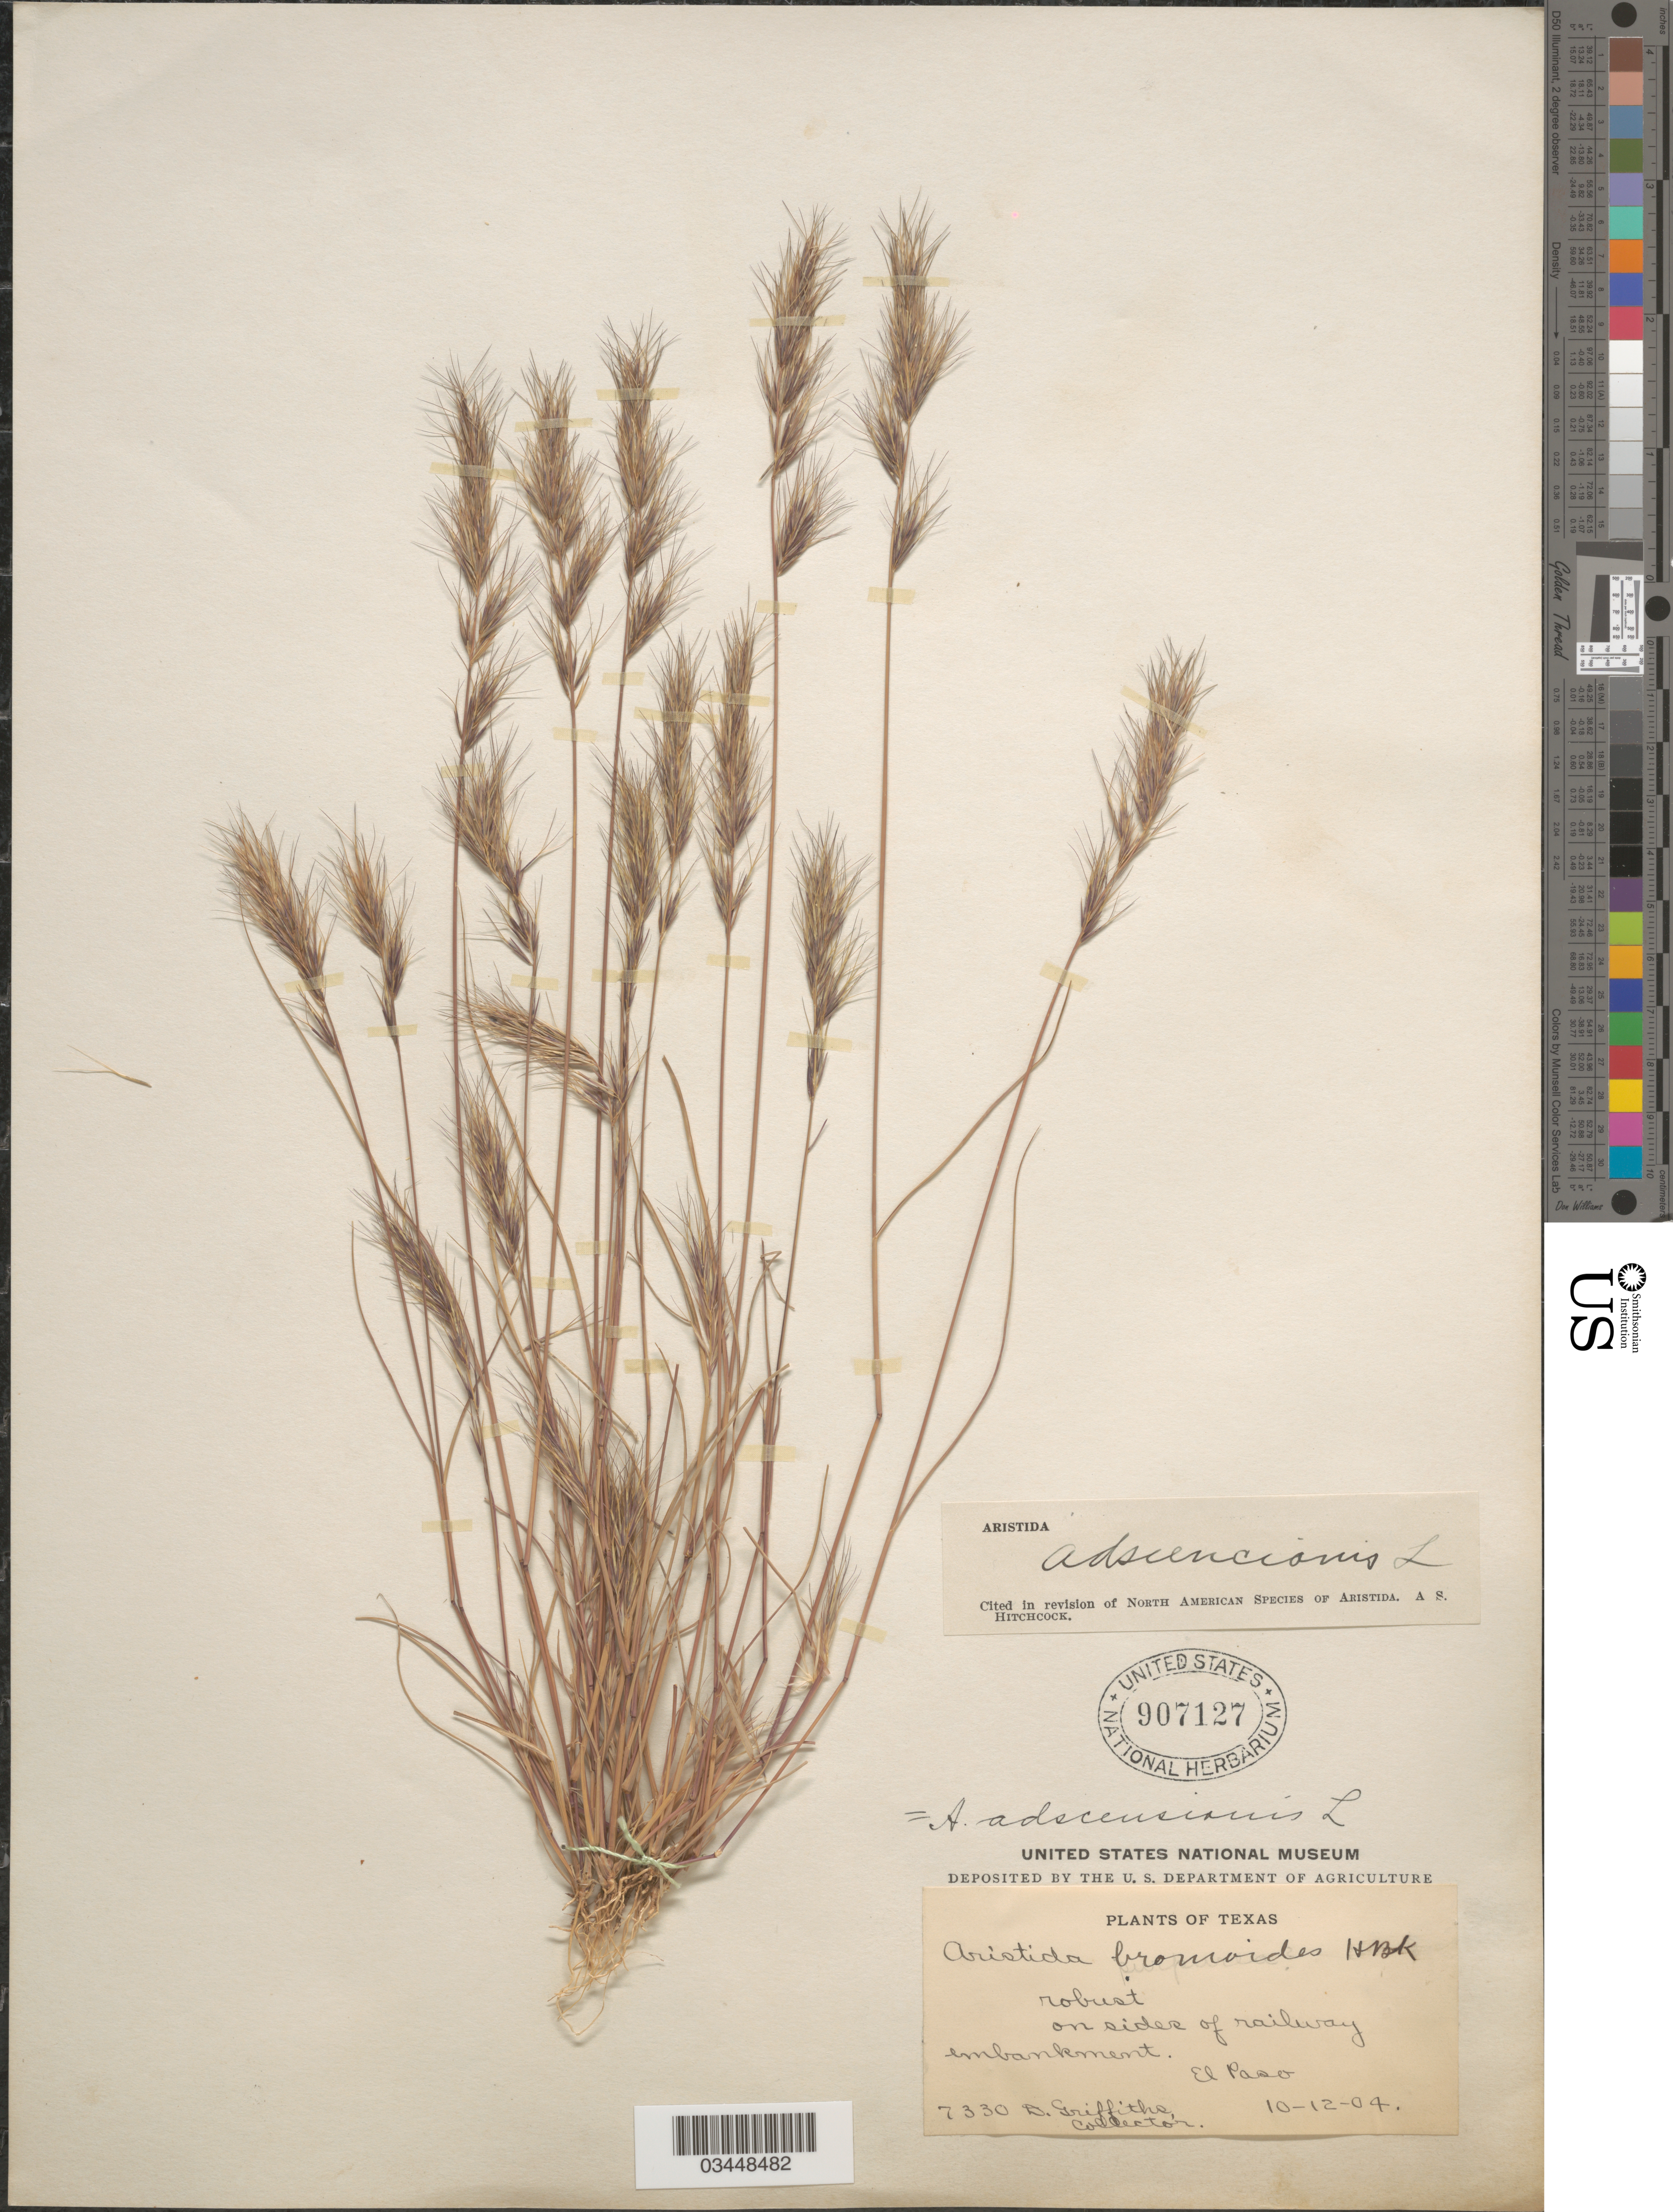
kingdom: Plantae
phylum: Tracheophyta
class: Liliopsida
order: Poales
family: Poaceae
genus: Aristida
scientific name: Aristida adscensionis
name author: L.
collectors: D. Griffiths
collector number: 7330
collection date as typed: Transcribed d/m/y: 12/10/4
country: United States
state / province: Texas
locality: On sides of railway embankment. El Paso.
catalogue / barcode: US 907127